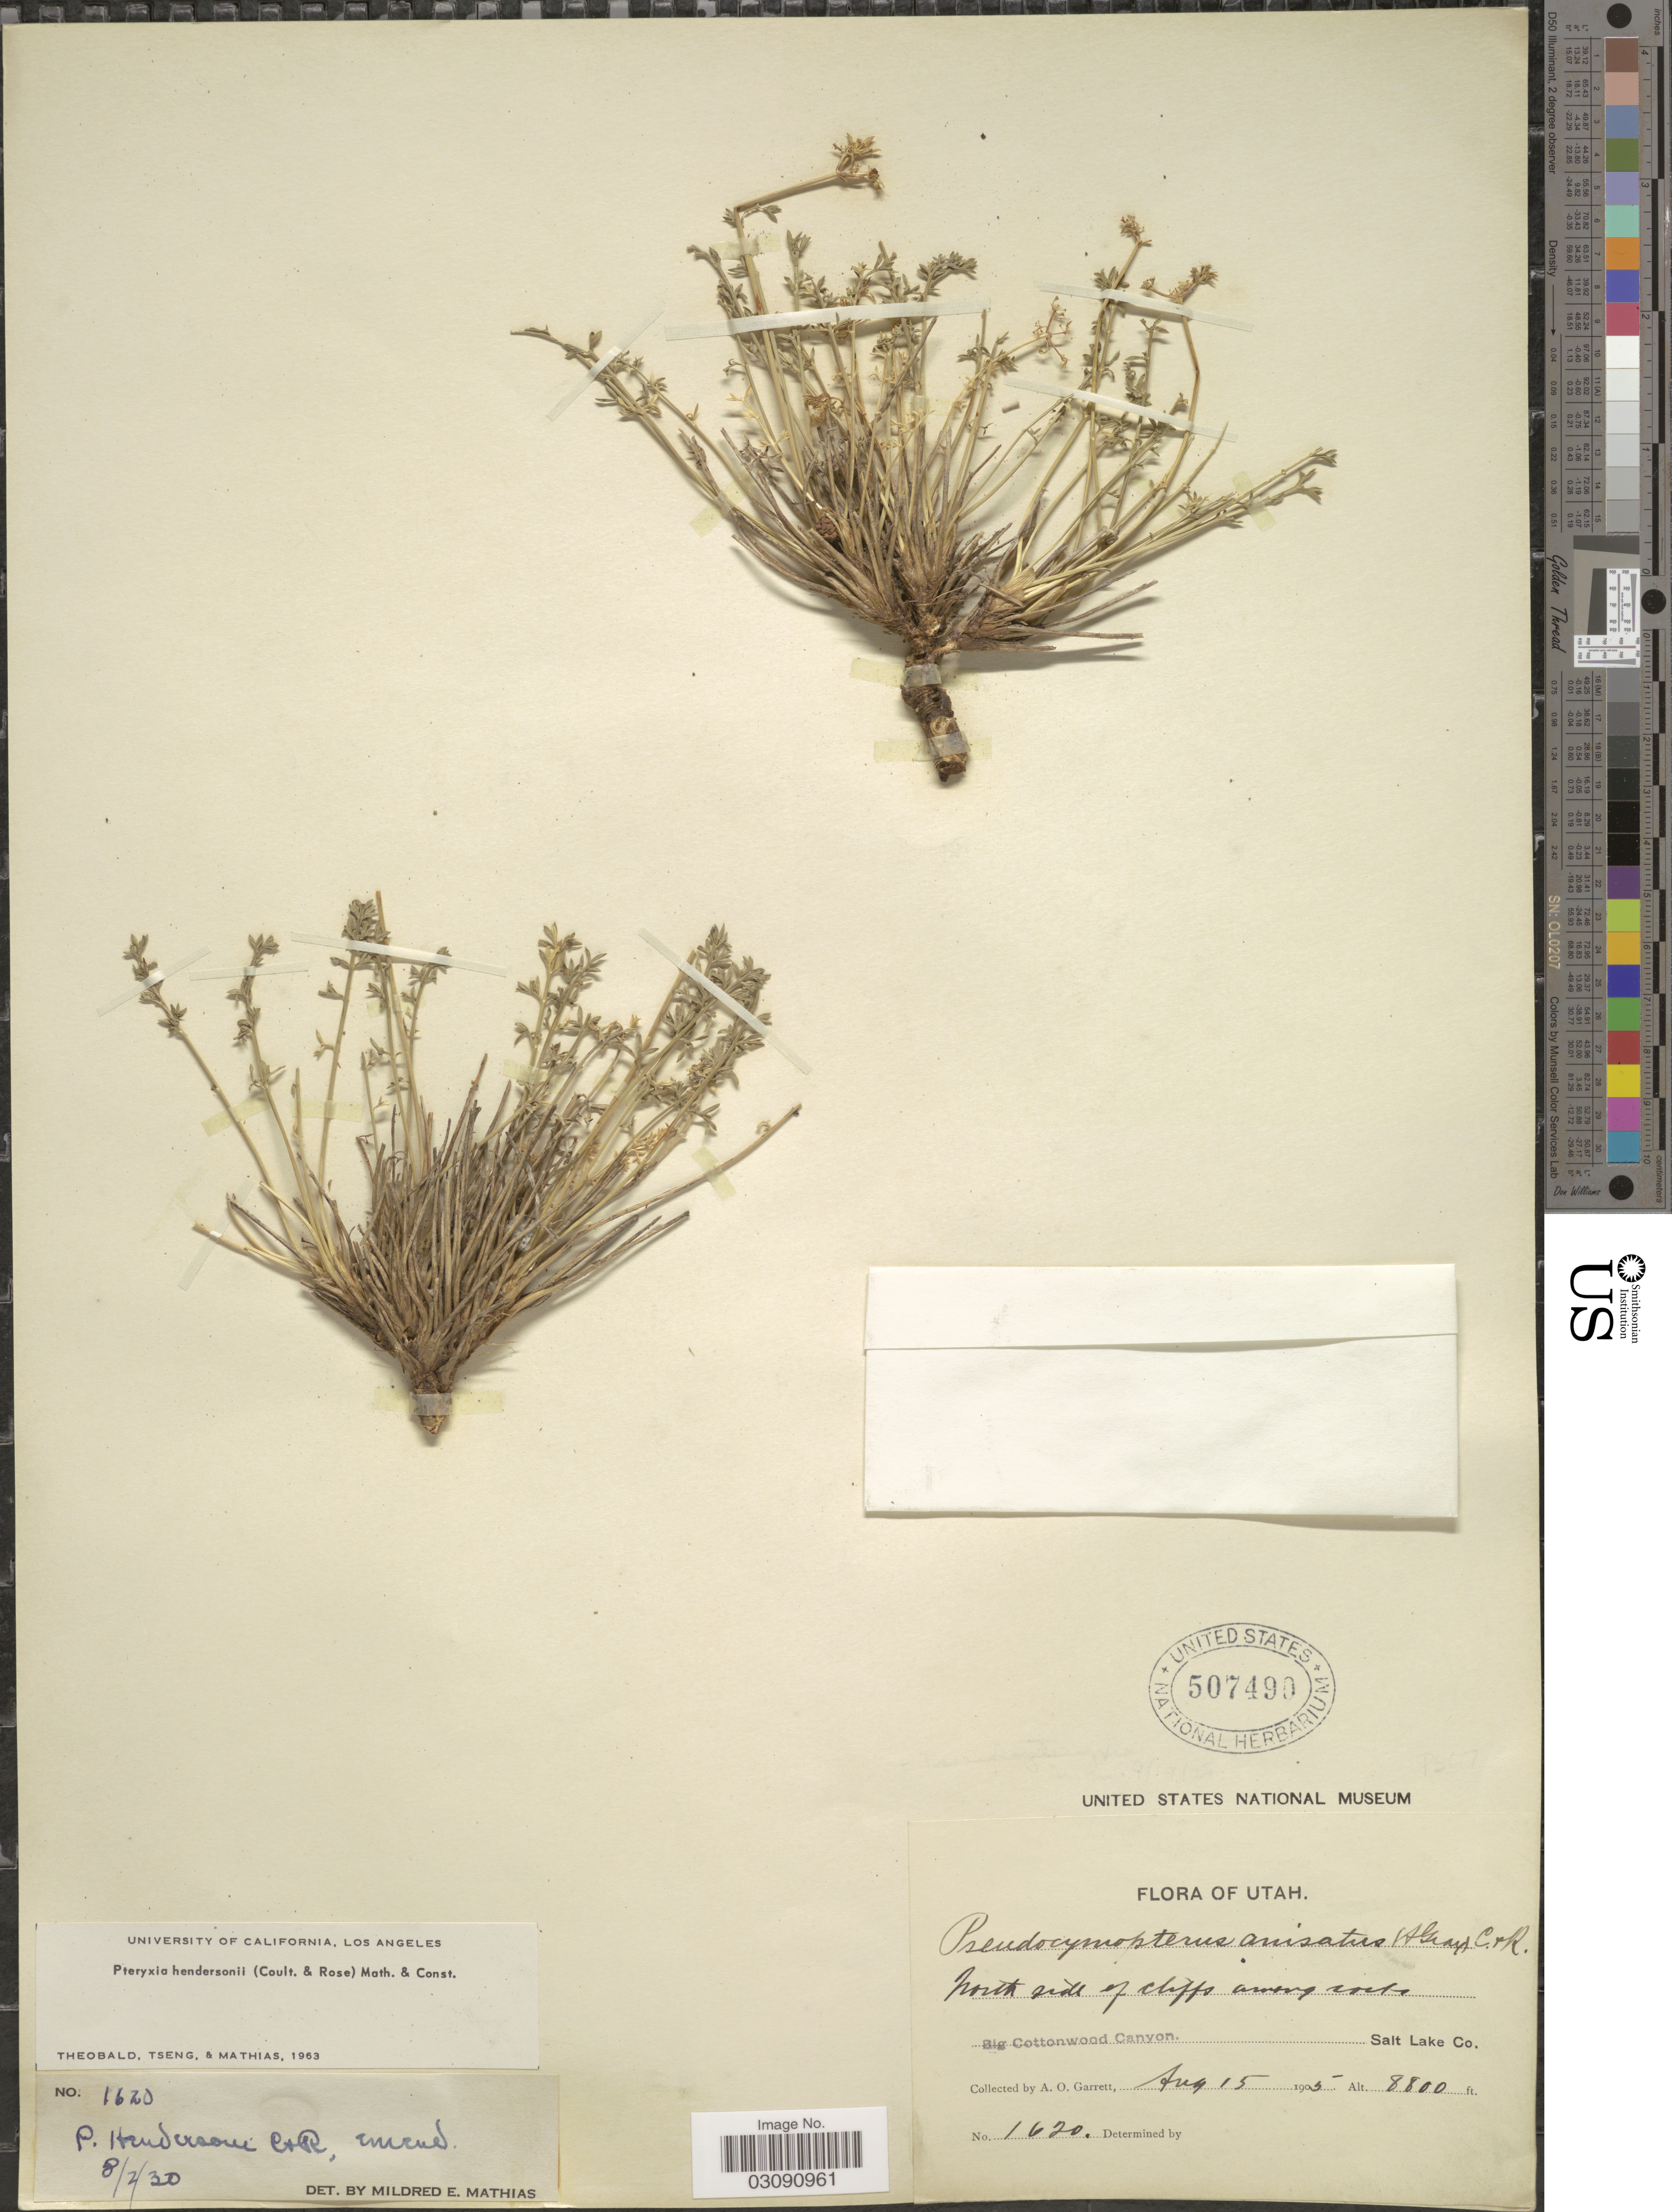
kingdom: Plantae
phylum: Tracheophyta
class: Magnoliopsida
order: Apiales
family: Apiaceae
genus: Pteryxia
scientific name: Pteryxia hendersonii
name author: (J.M. Coult. & Rose) Mathias & Constance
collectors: A. O. Garrett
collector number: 1620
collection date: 1905-08-15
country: United States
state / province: Utah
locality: Big Cottonwood Canyon, Salt Lake Co.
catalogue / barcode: US 507490